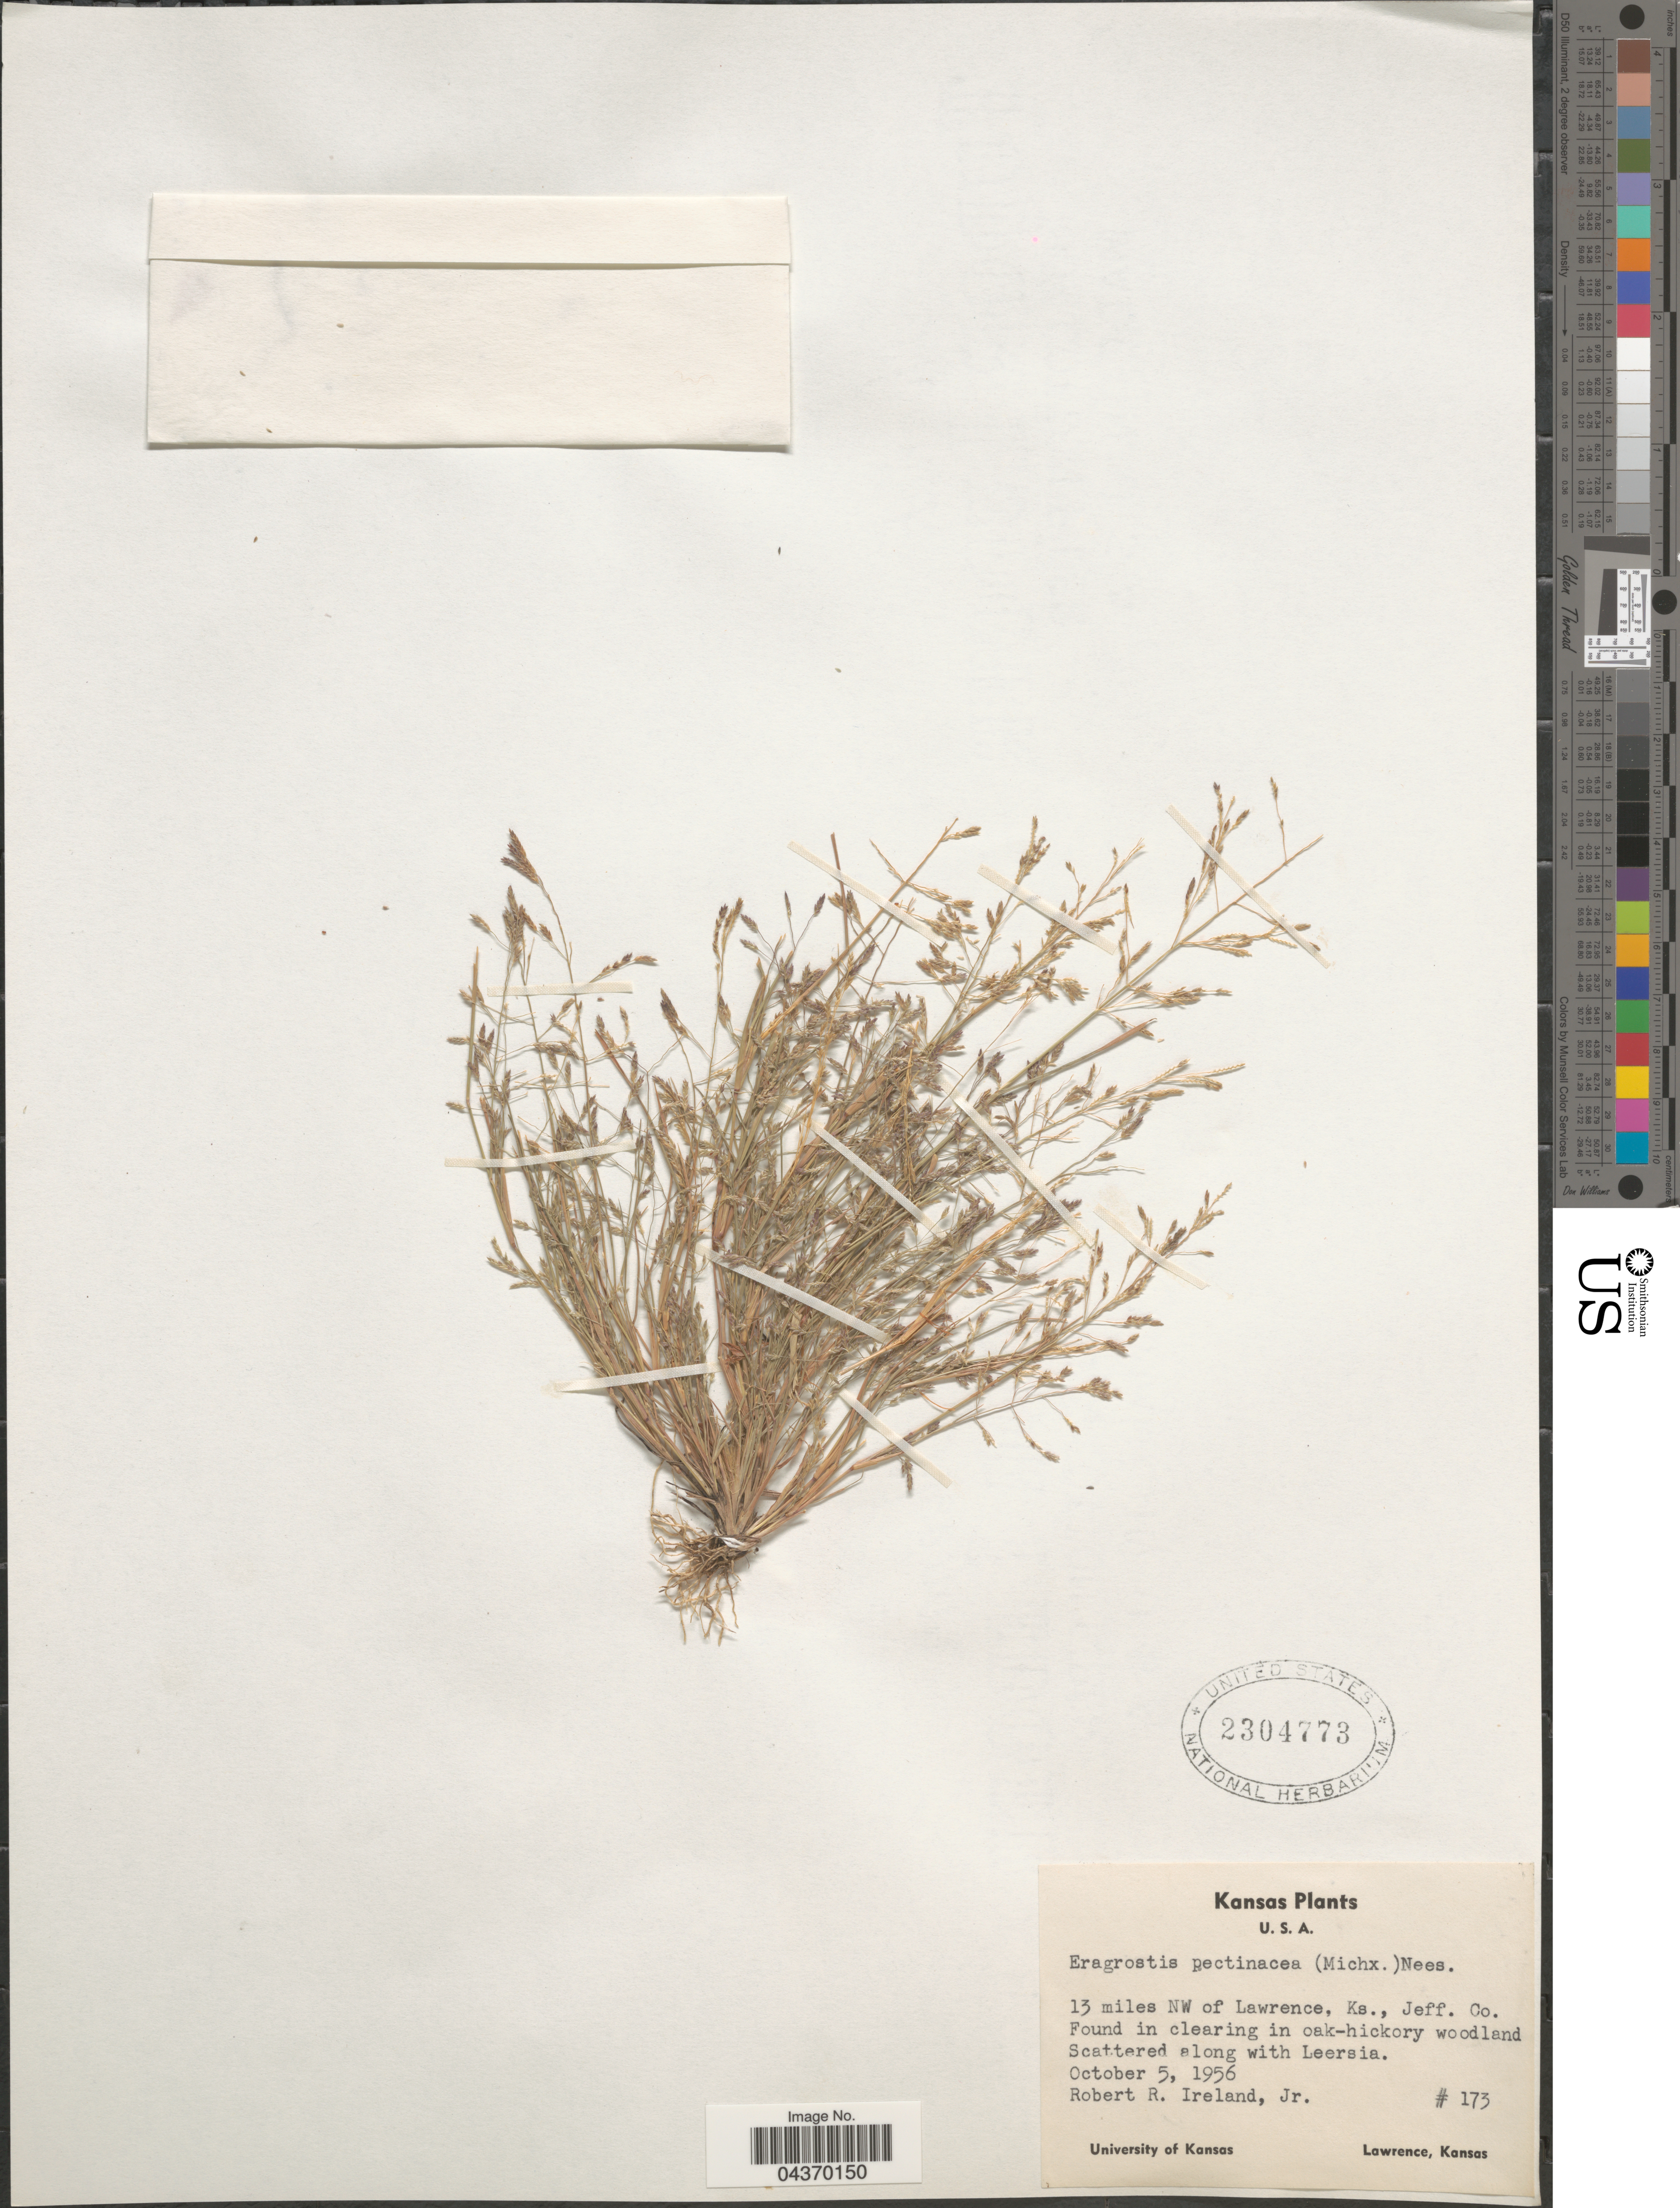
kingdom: Plantae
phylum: Tracheophyta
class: Liliopsida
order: Poales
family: Poaceae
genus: Eragrostis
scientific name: Eragrostis pectinacea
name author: (Michx.) Nees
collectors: R. Ireland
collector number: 173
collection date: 1956-10-05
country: United States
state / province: Kansas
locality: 13 miles NW of Lawrence, Jeff. Co.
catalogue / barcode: US 2304773